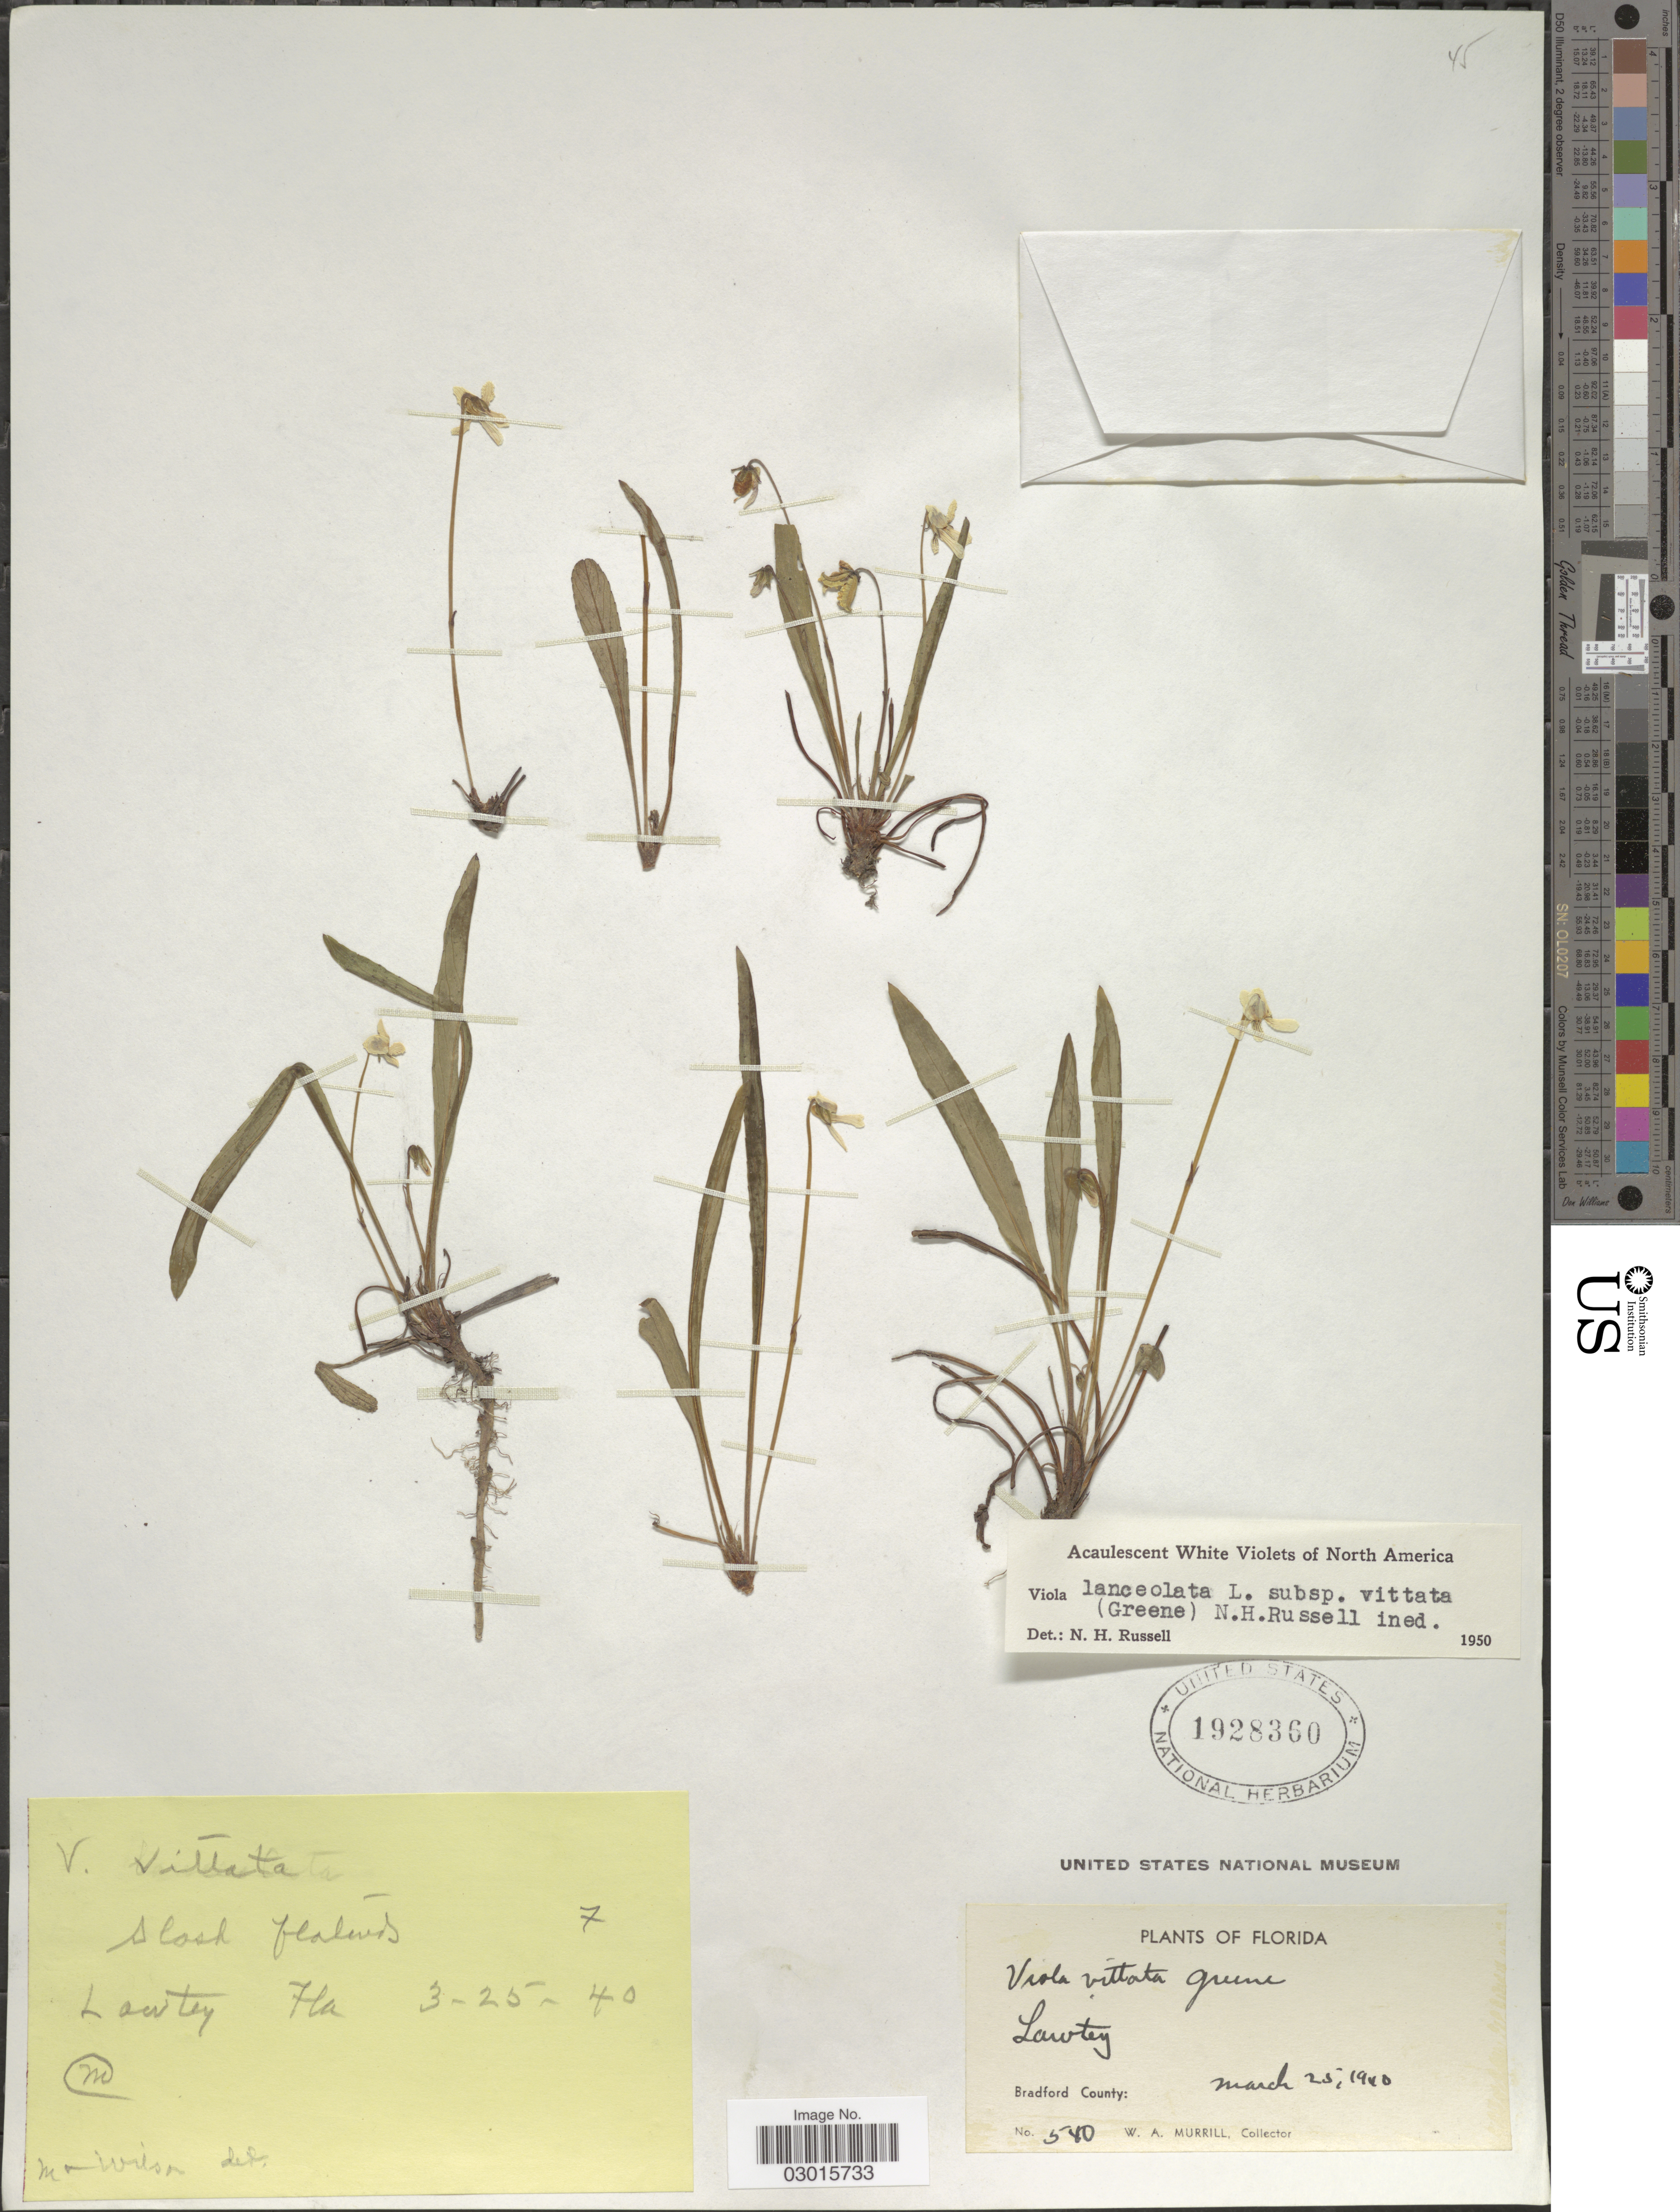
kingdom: Plantae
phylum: Tracheophyta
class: Magnoliopsida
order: Malpighiales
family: Violaceae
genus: Viola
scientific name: Viola lanceolata subsp. vittata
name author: (Greene) N. H. Russell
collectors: W. A. Murrill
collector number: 540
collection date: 1940-03-25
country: United States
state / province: Florida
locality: Lawtey. Bradford County. Fla.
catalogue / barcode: US 1928360